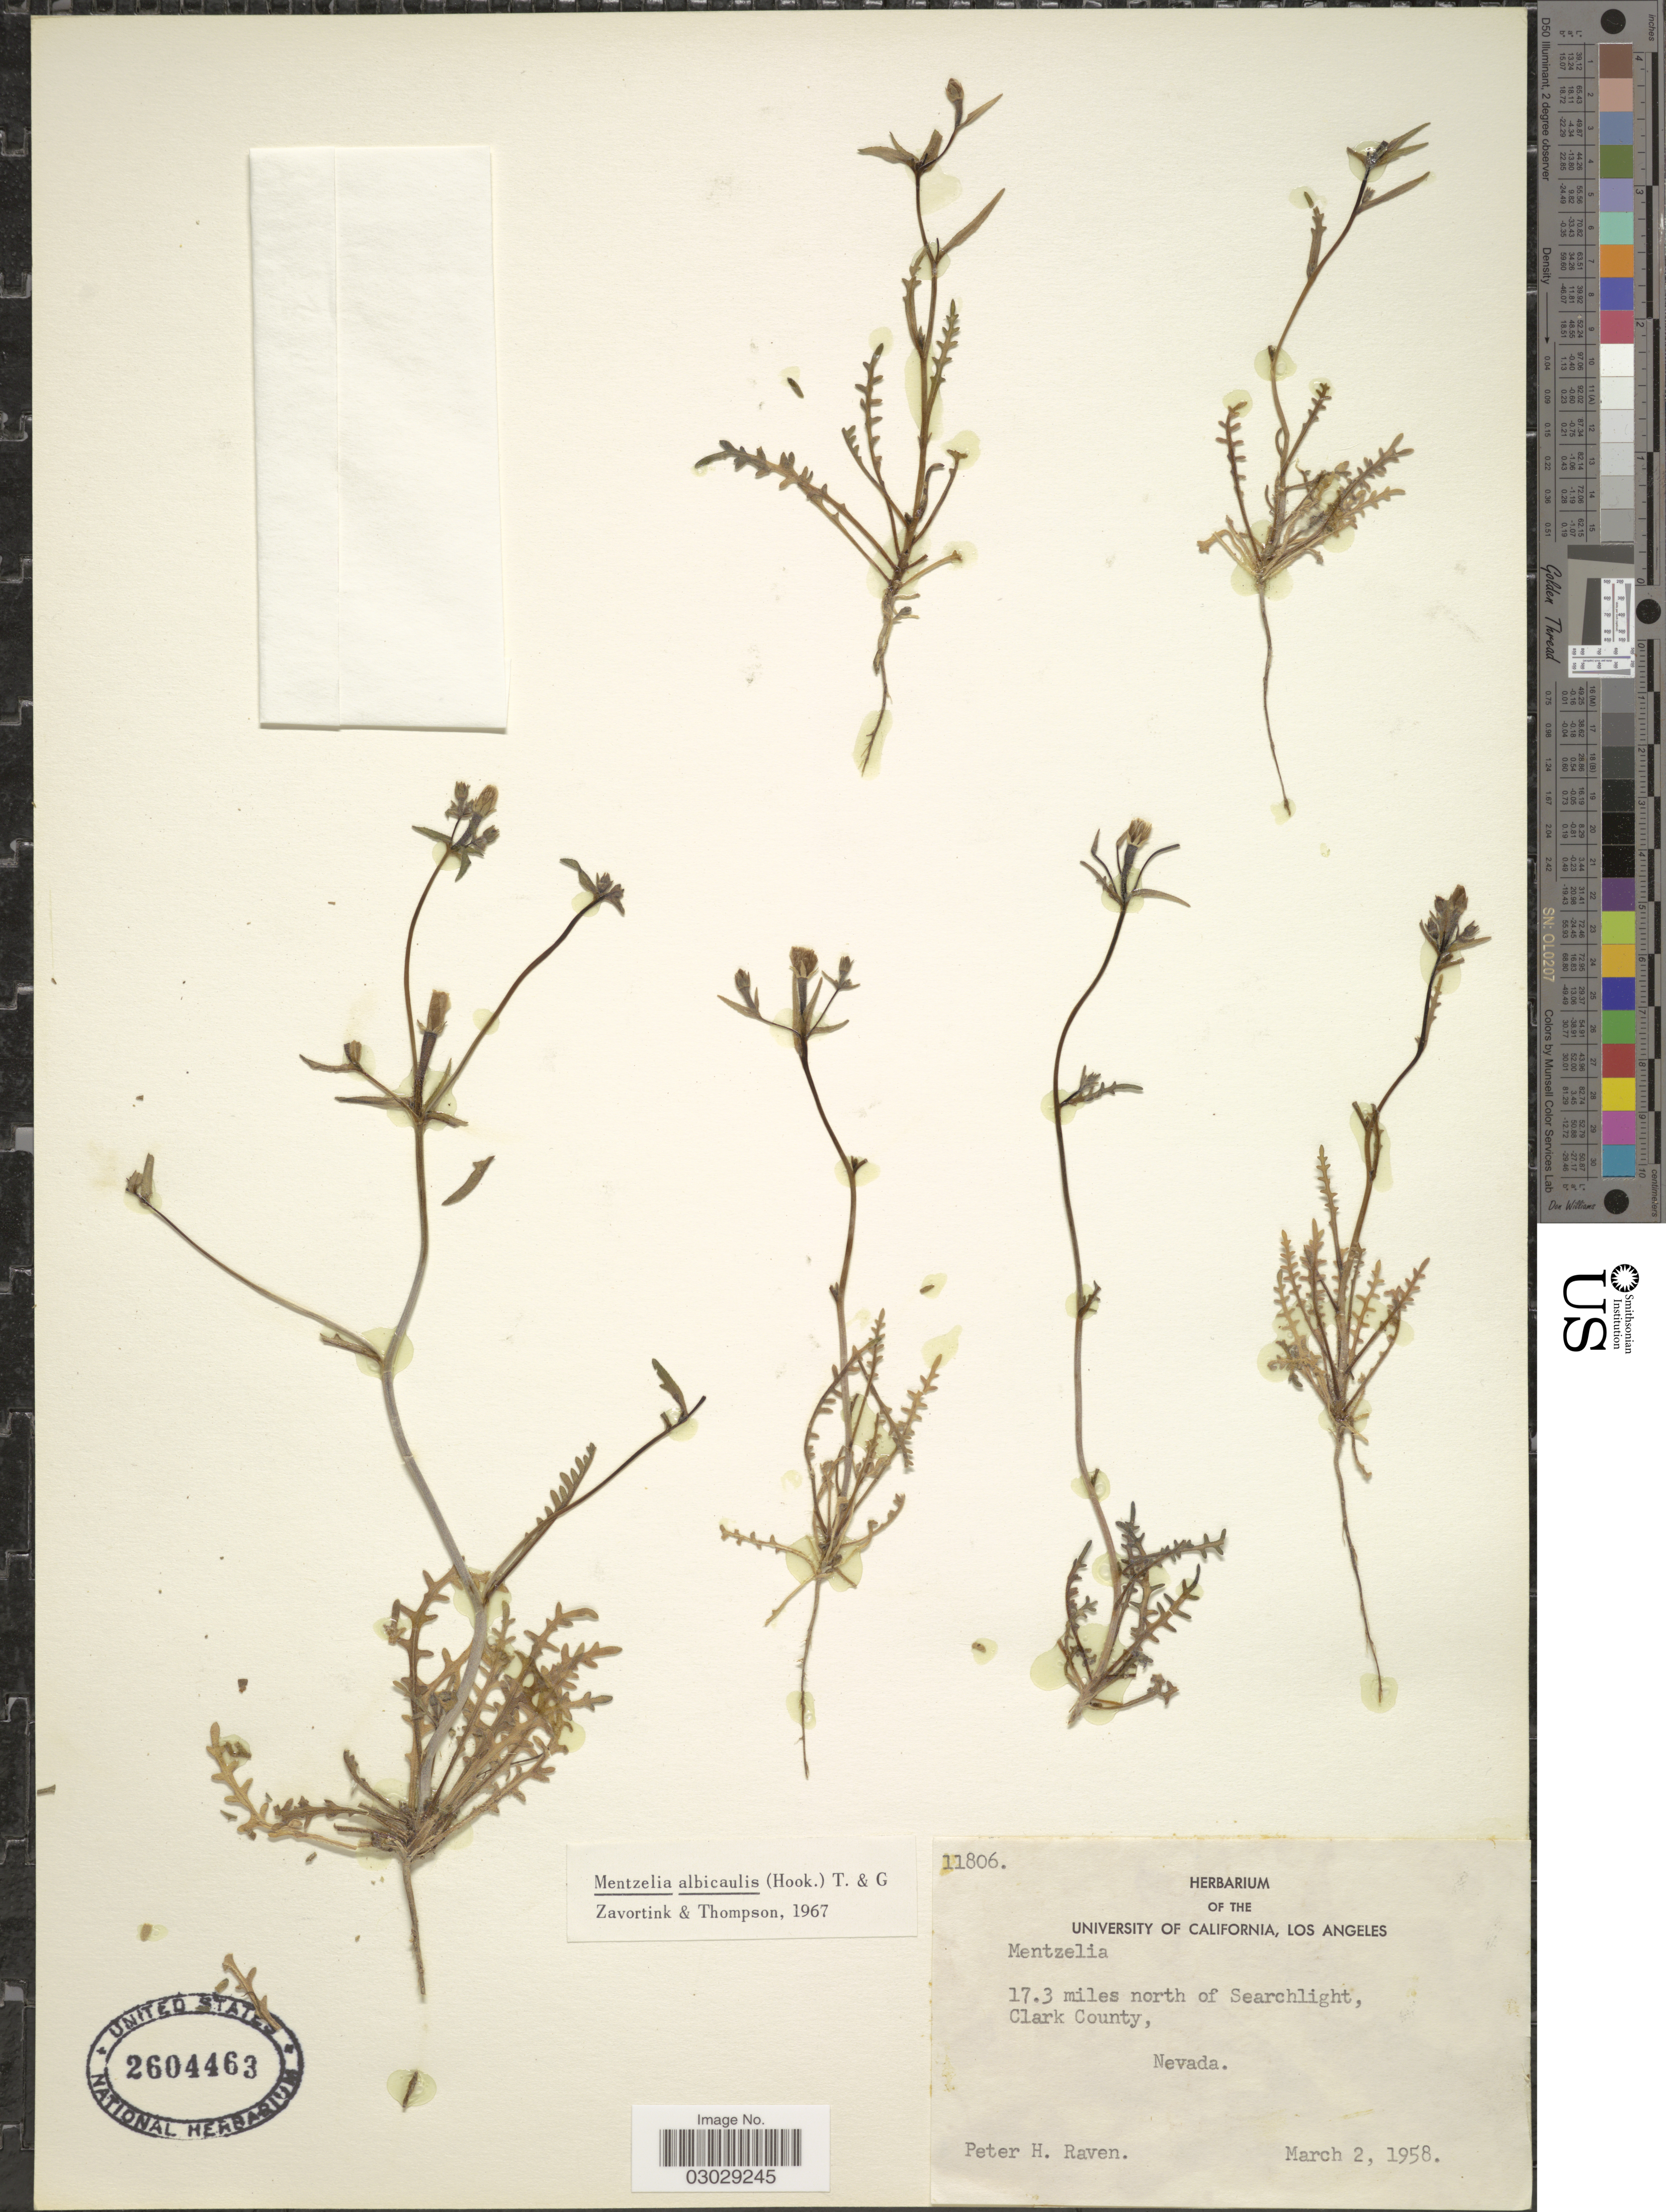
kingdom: Plantae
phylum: Tracheophyta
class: Magnoliopsida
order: Cornales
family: Loasaceae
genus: Mentzelia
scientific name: Mentzelia albicaulis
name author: (Douglas ex Hook.) Douglas ex Torr. & A. Gray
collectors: P. Raven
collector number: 11806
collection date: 1958-03-02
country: United States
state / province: Nevada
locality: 17.3 miles north of Searchlight, Clark County.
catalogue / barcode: US 2604463